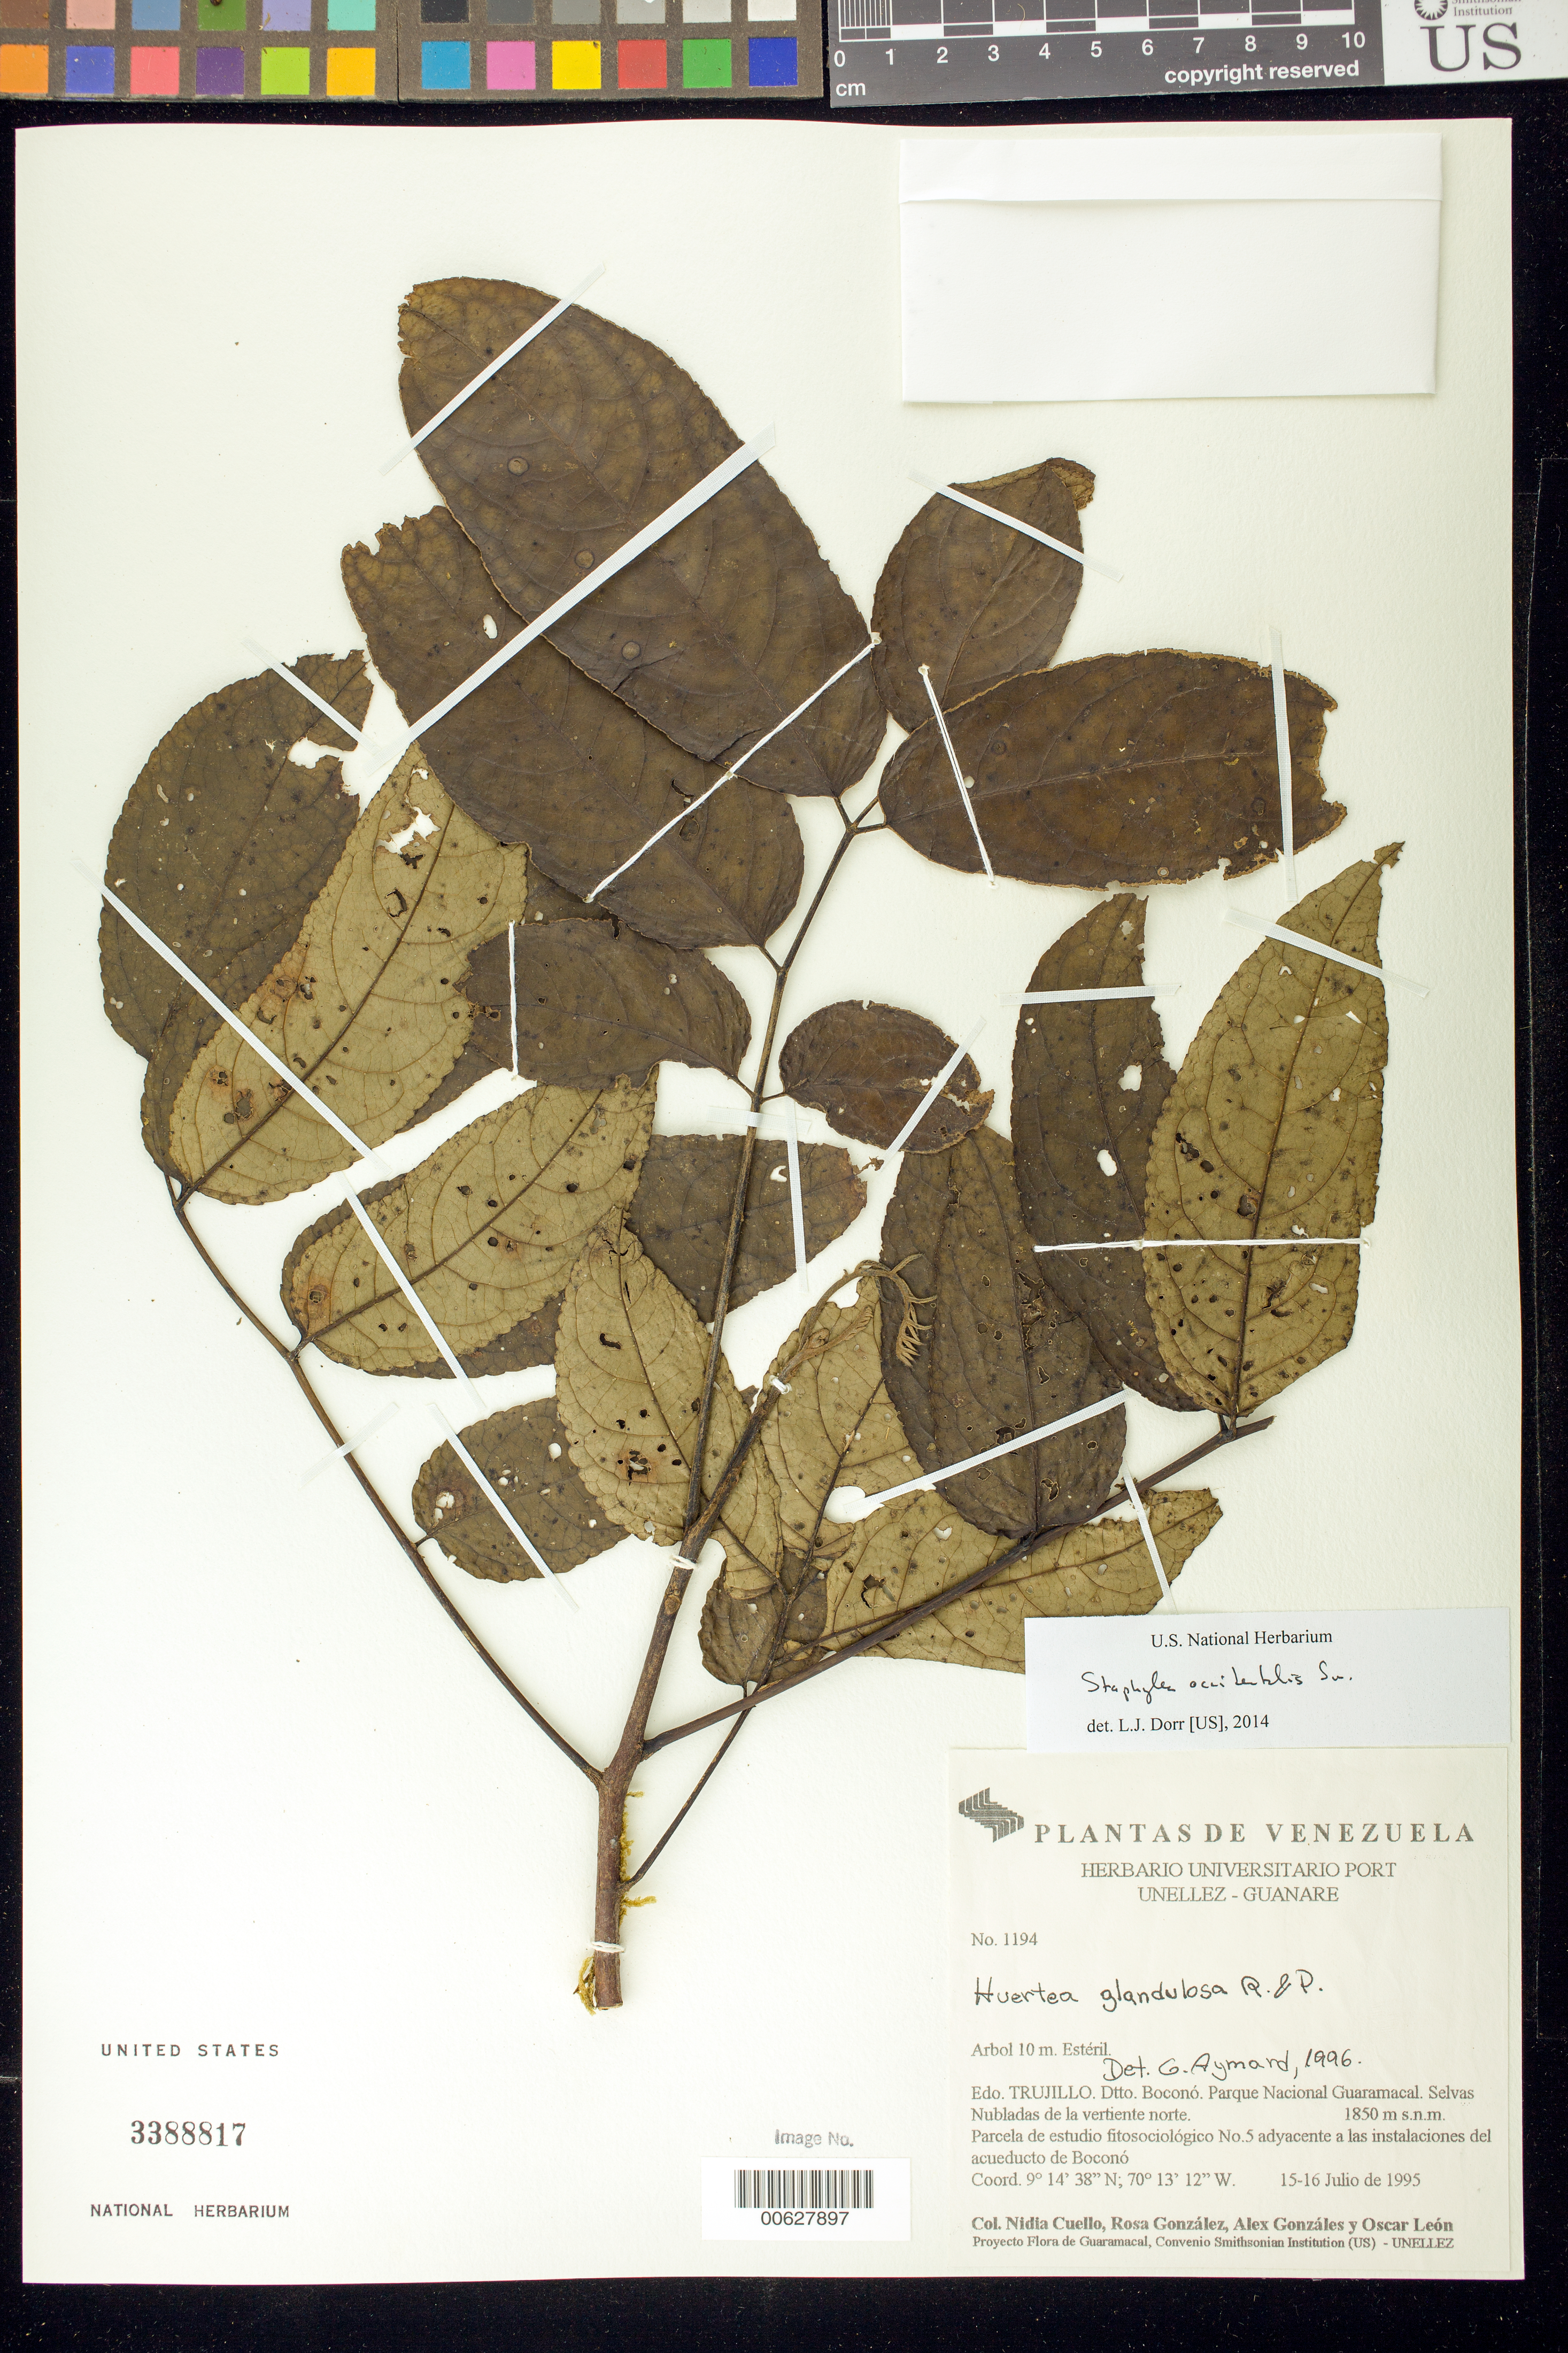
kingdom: Plantae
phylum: Tracheophyta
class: Magnoliopsida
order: Crossosomatales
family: Staphyleaceae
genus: Staphylea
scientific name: Staphylea occidentalis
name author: Sw.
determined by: Dorr, L. J., (BOT), Smithsonian Institution - National Museum of Natural History (UNITED STATES)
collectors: N. L. Cuello, R. González, A. Gonzáles & O. León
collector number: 1194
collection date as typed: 15 Jul 1995 to 16 Jul 1995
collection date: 1995-07-15/1995-07-16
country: Venezuela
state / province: Trujillo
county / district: Boconó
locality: Parque Nacional Guaramacal. Vertiente N, adyacente a las instalaciones del acueducto de Boconó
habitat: Selvas nubladas de la vertiente norte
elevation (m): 1850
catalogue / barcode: US 3388817